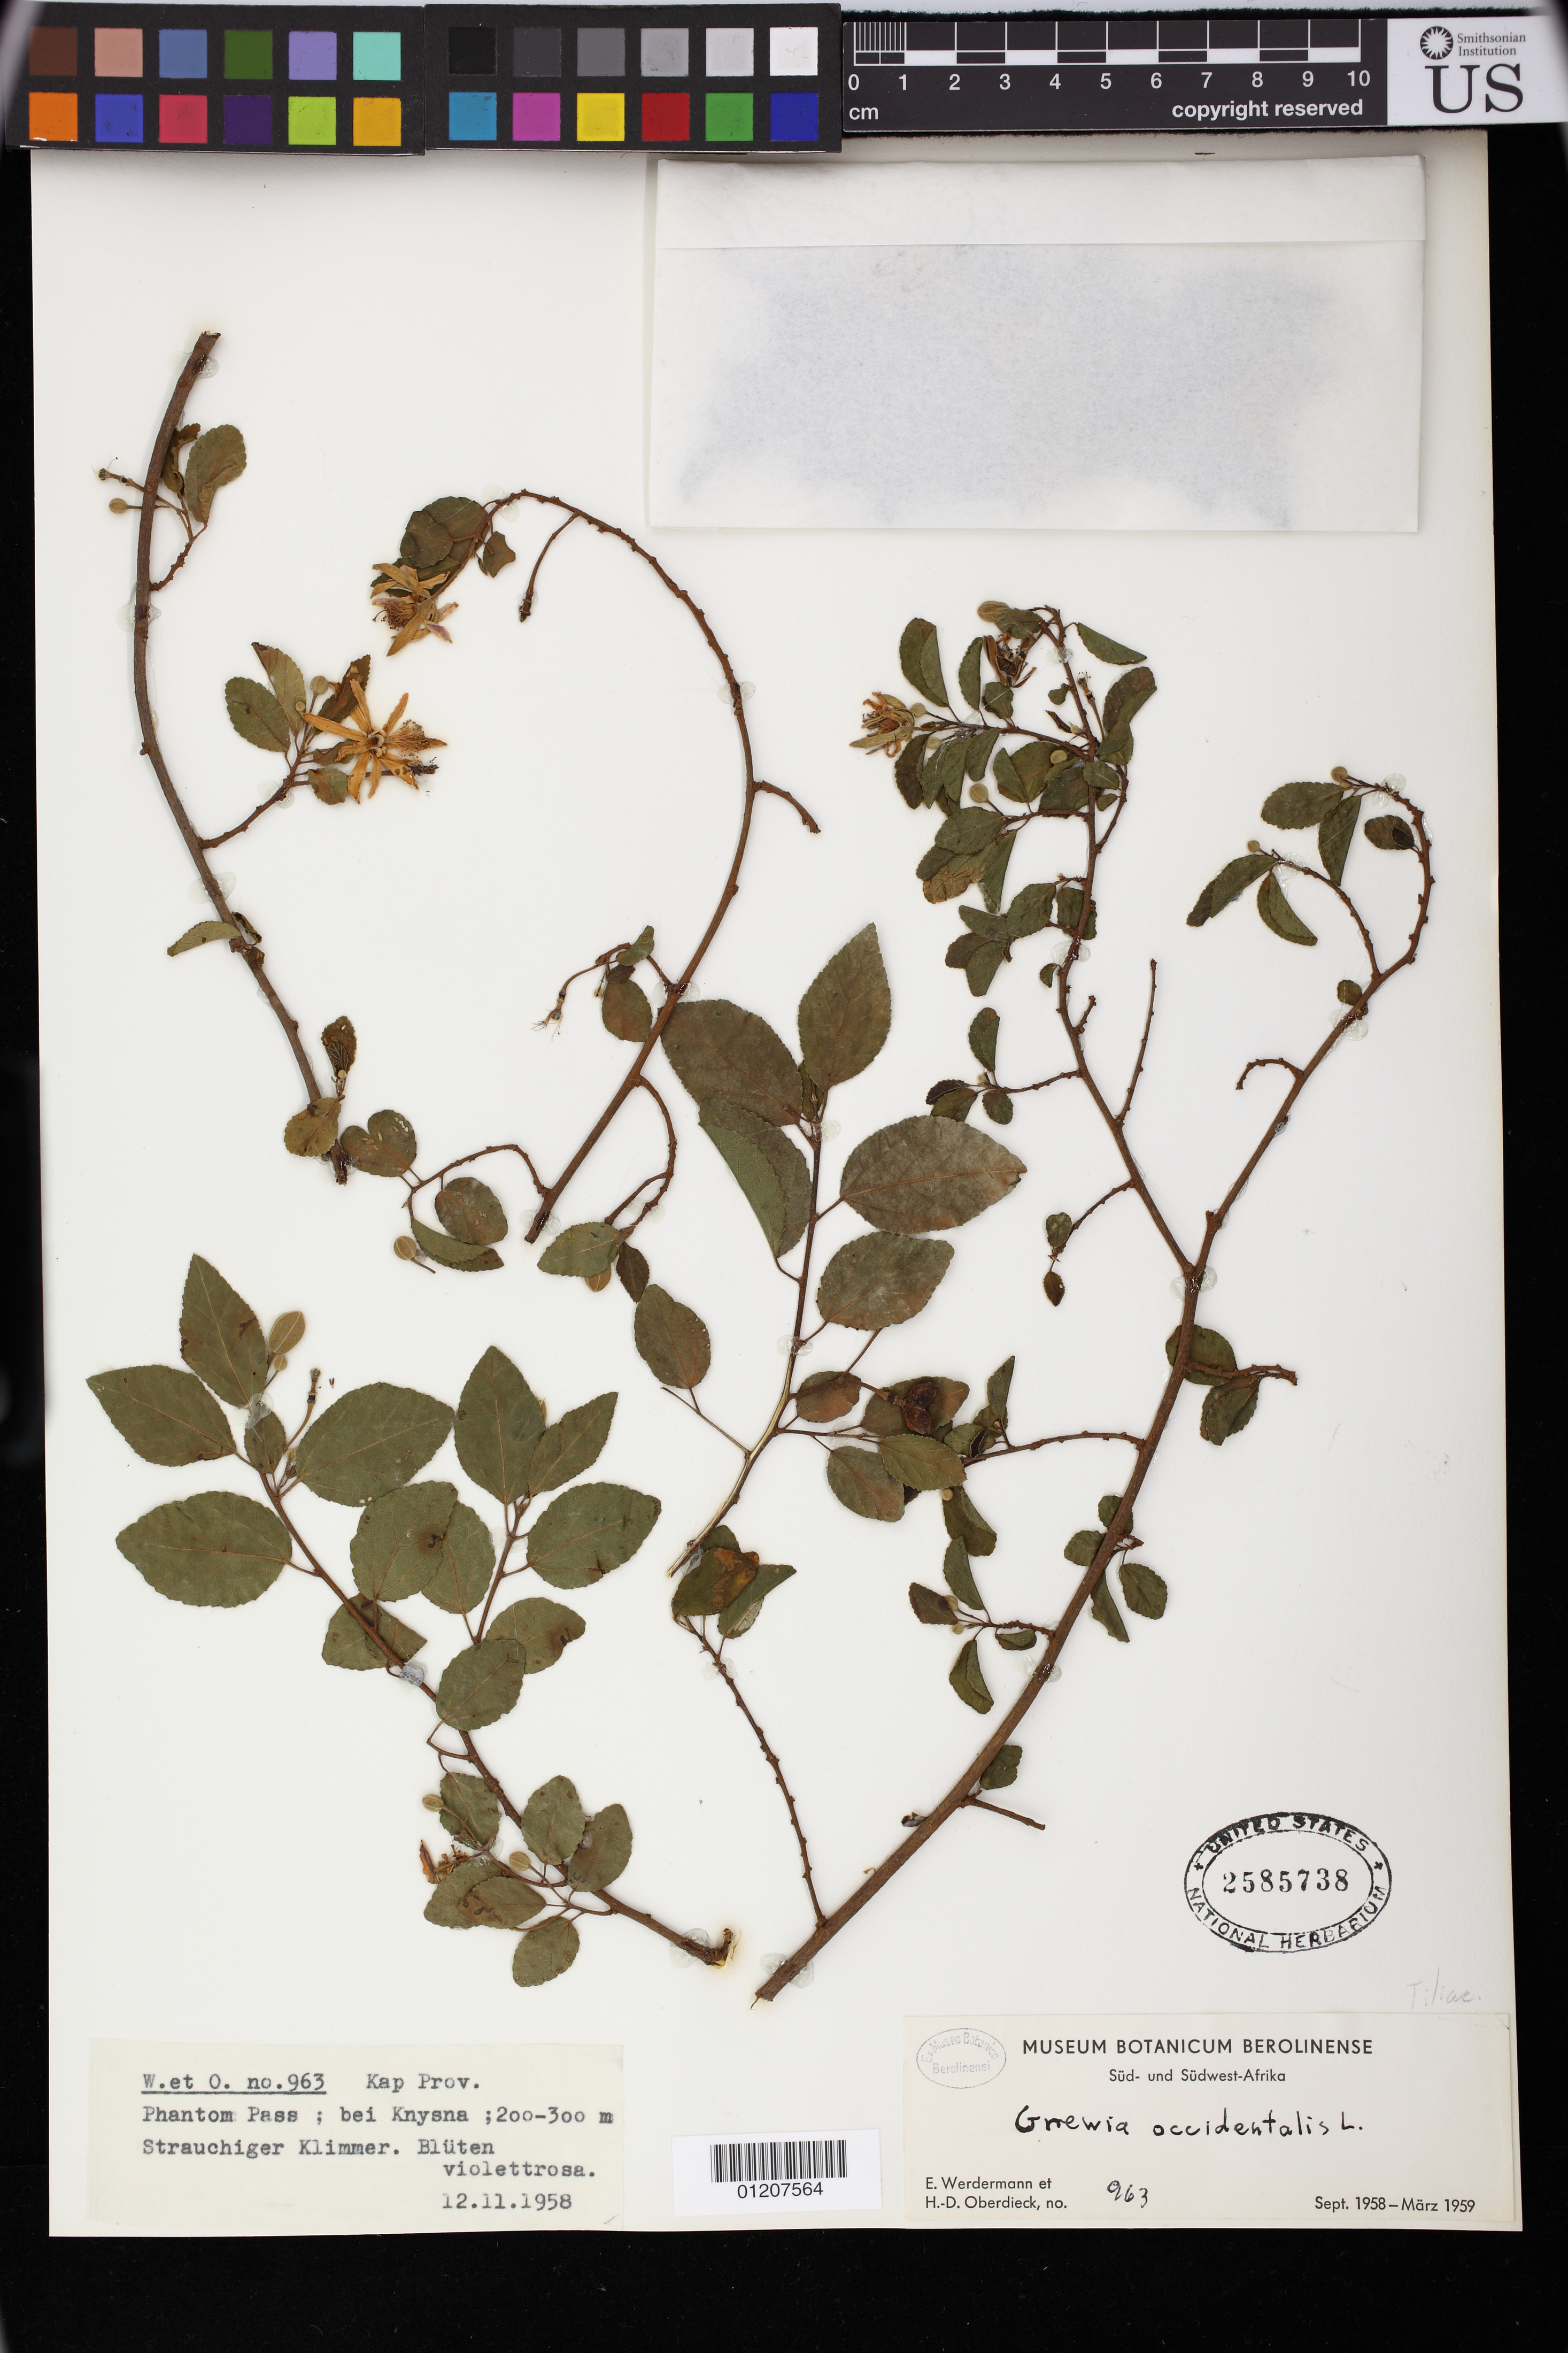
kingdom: Plantae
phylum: Tracheophyta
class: Magnoliopsida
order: Malvales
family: Malvaceae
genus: Grewia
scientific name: Grewia occidentalis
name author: L.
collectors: E. Werdermann & H. Oberdieck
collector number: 963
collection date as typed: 11 Dec 1958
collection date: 1958-12-11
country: South Africa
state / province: Western Cape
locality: Kap Prov. Phantom Pass; bei Knysna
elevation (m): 200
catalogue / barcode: US 2585738